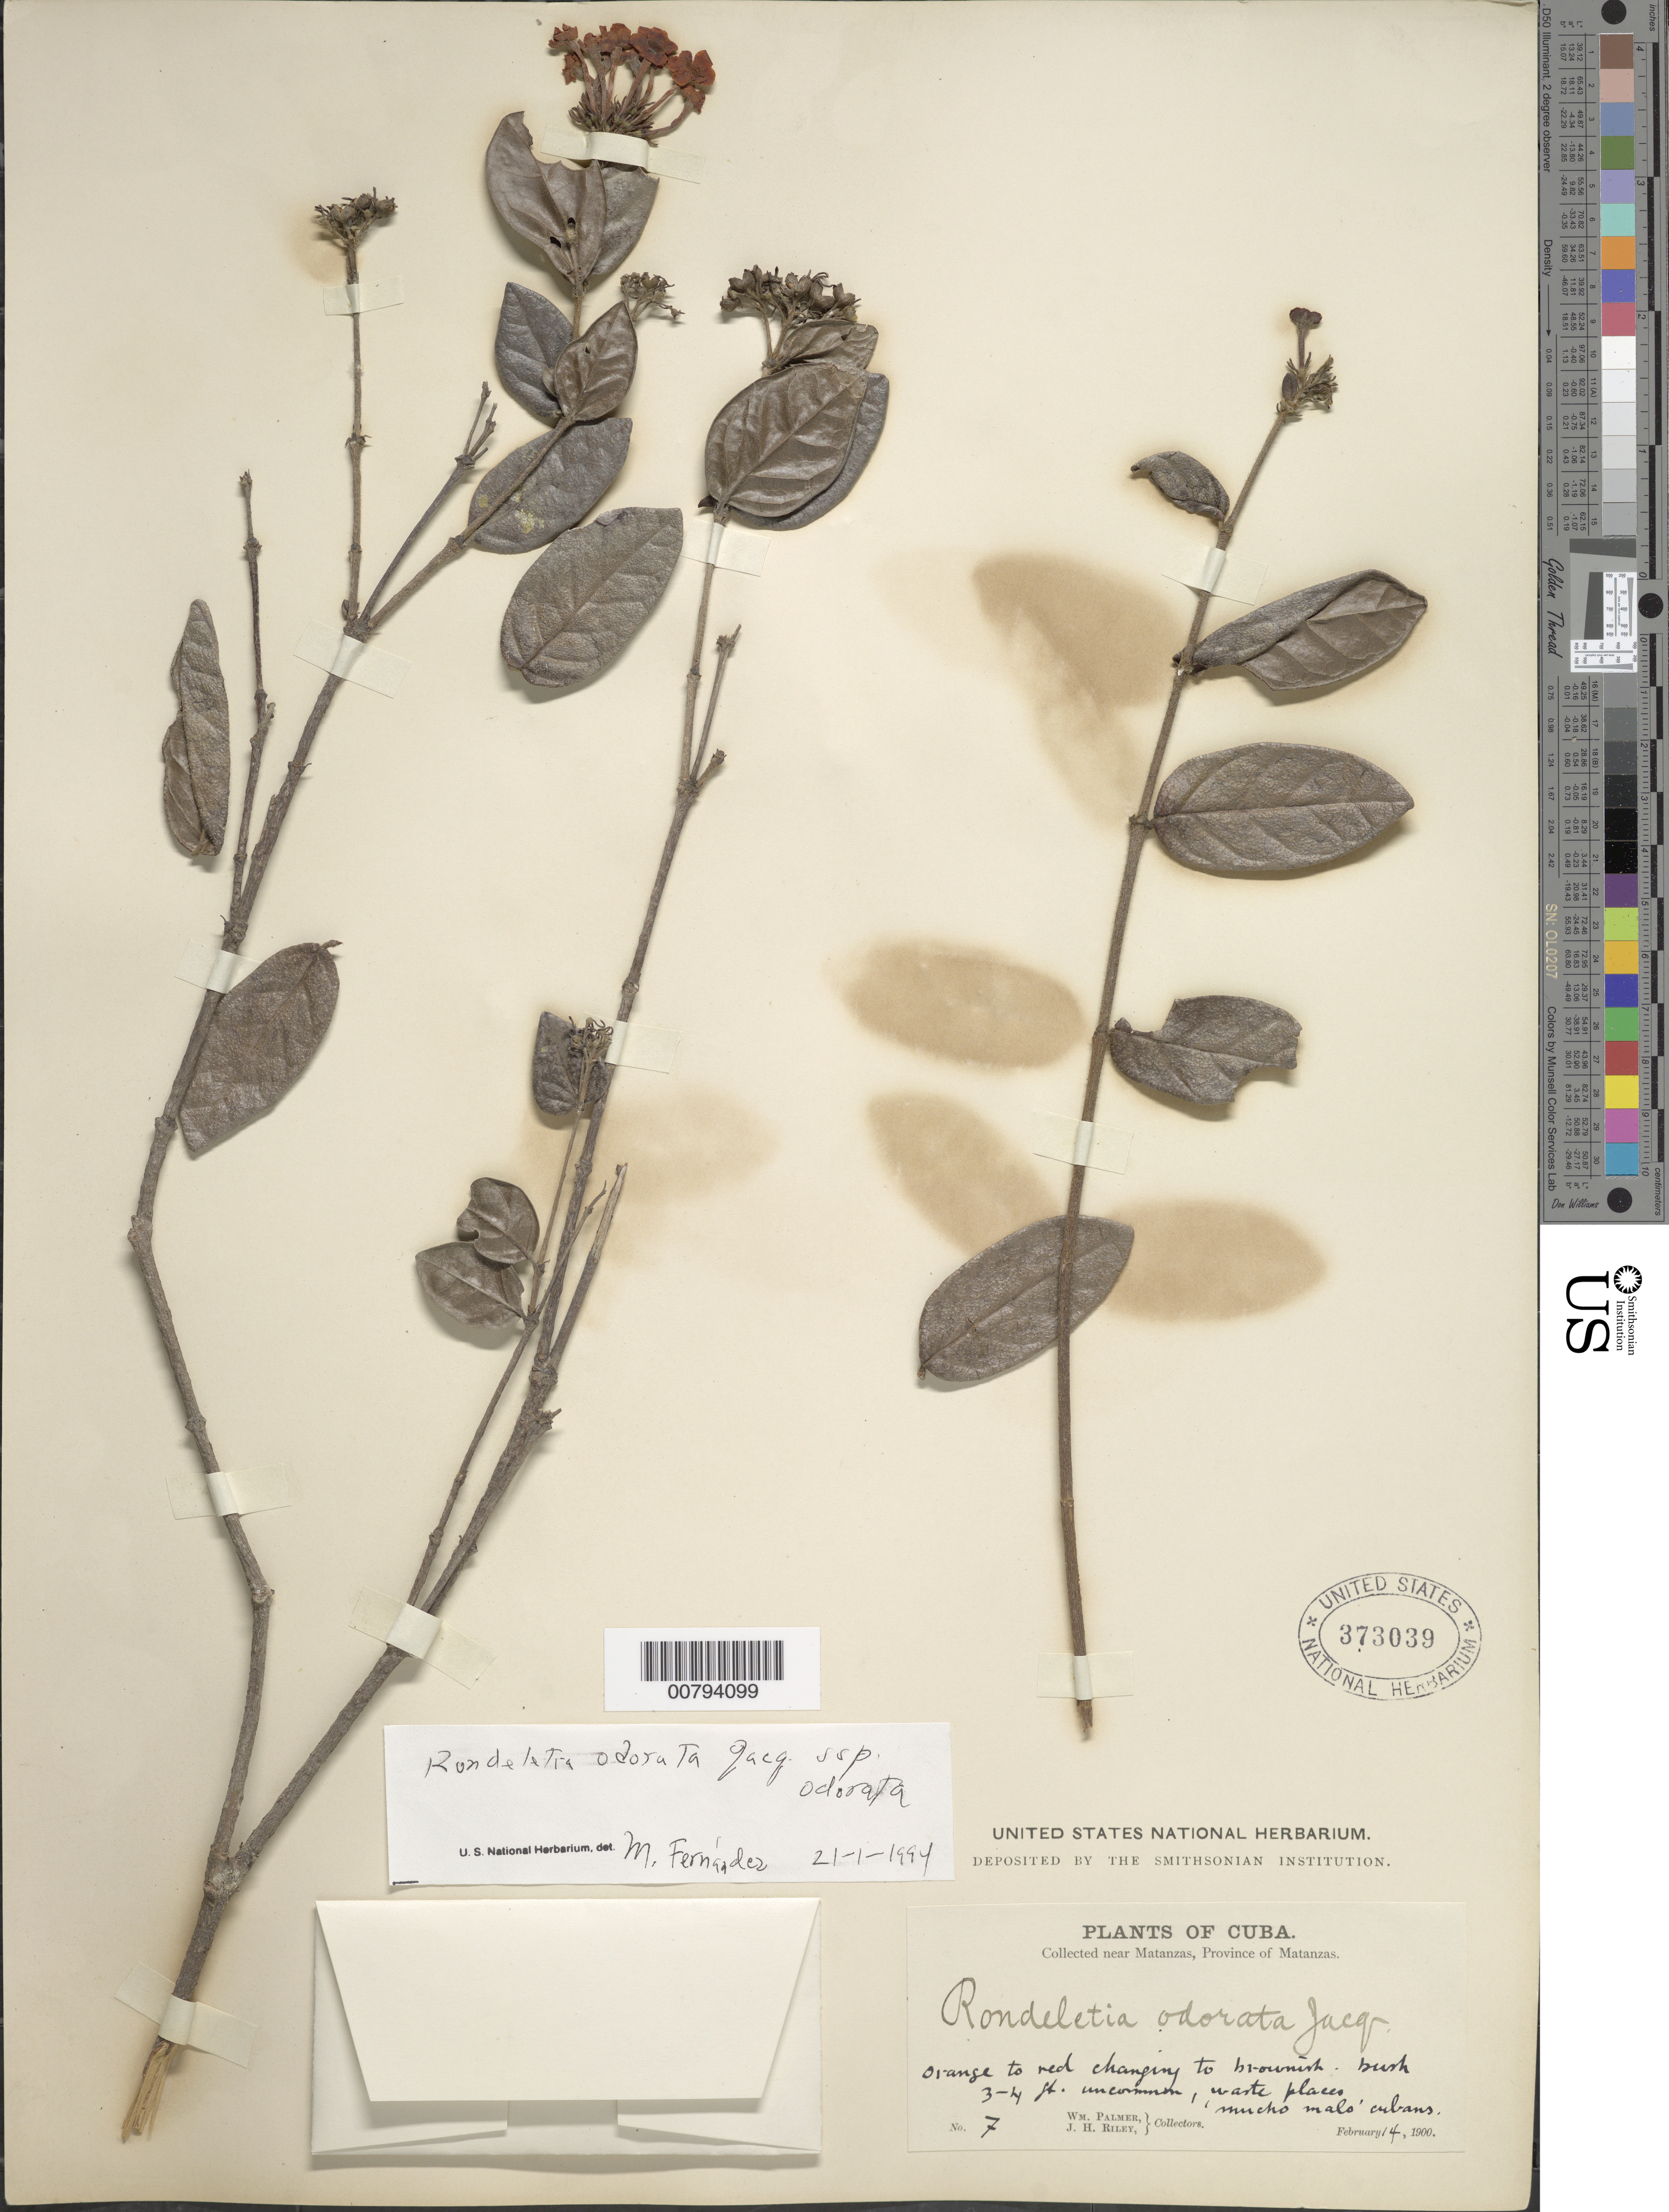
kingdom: Plantae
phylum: Tracheophyta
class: Magnoliopsida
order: Gentianales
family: Rubiaceae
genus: Rondeletia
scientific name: Rondeletia odorata subsp. odorata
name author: Jacq.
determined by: Fernandez, M.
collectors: W. Palmer & J. H. Riley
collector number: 7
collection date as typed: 14 Feb 1900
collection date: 1900-02-14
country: Cuba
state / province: Matanzas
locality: Near Matanzas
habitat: Waste places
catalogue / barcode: US 373039